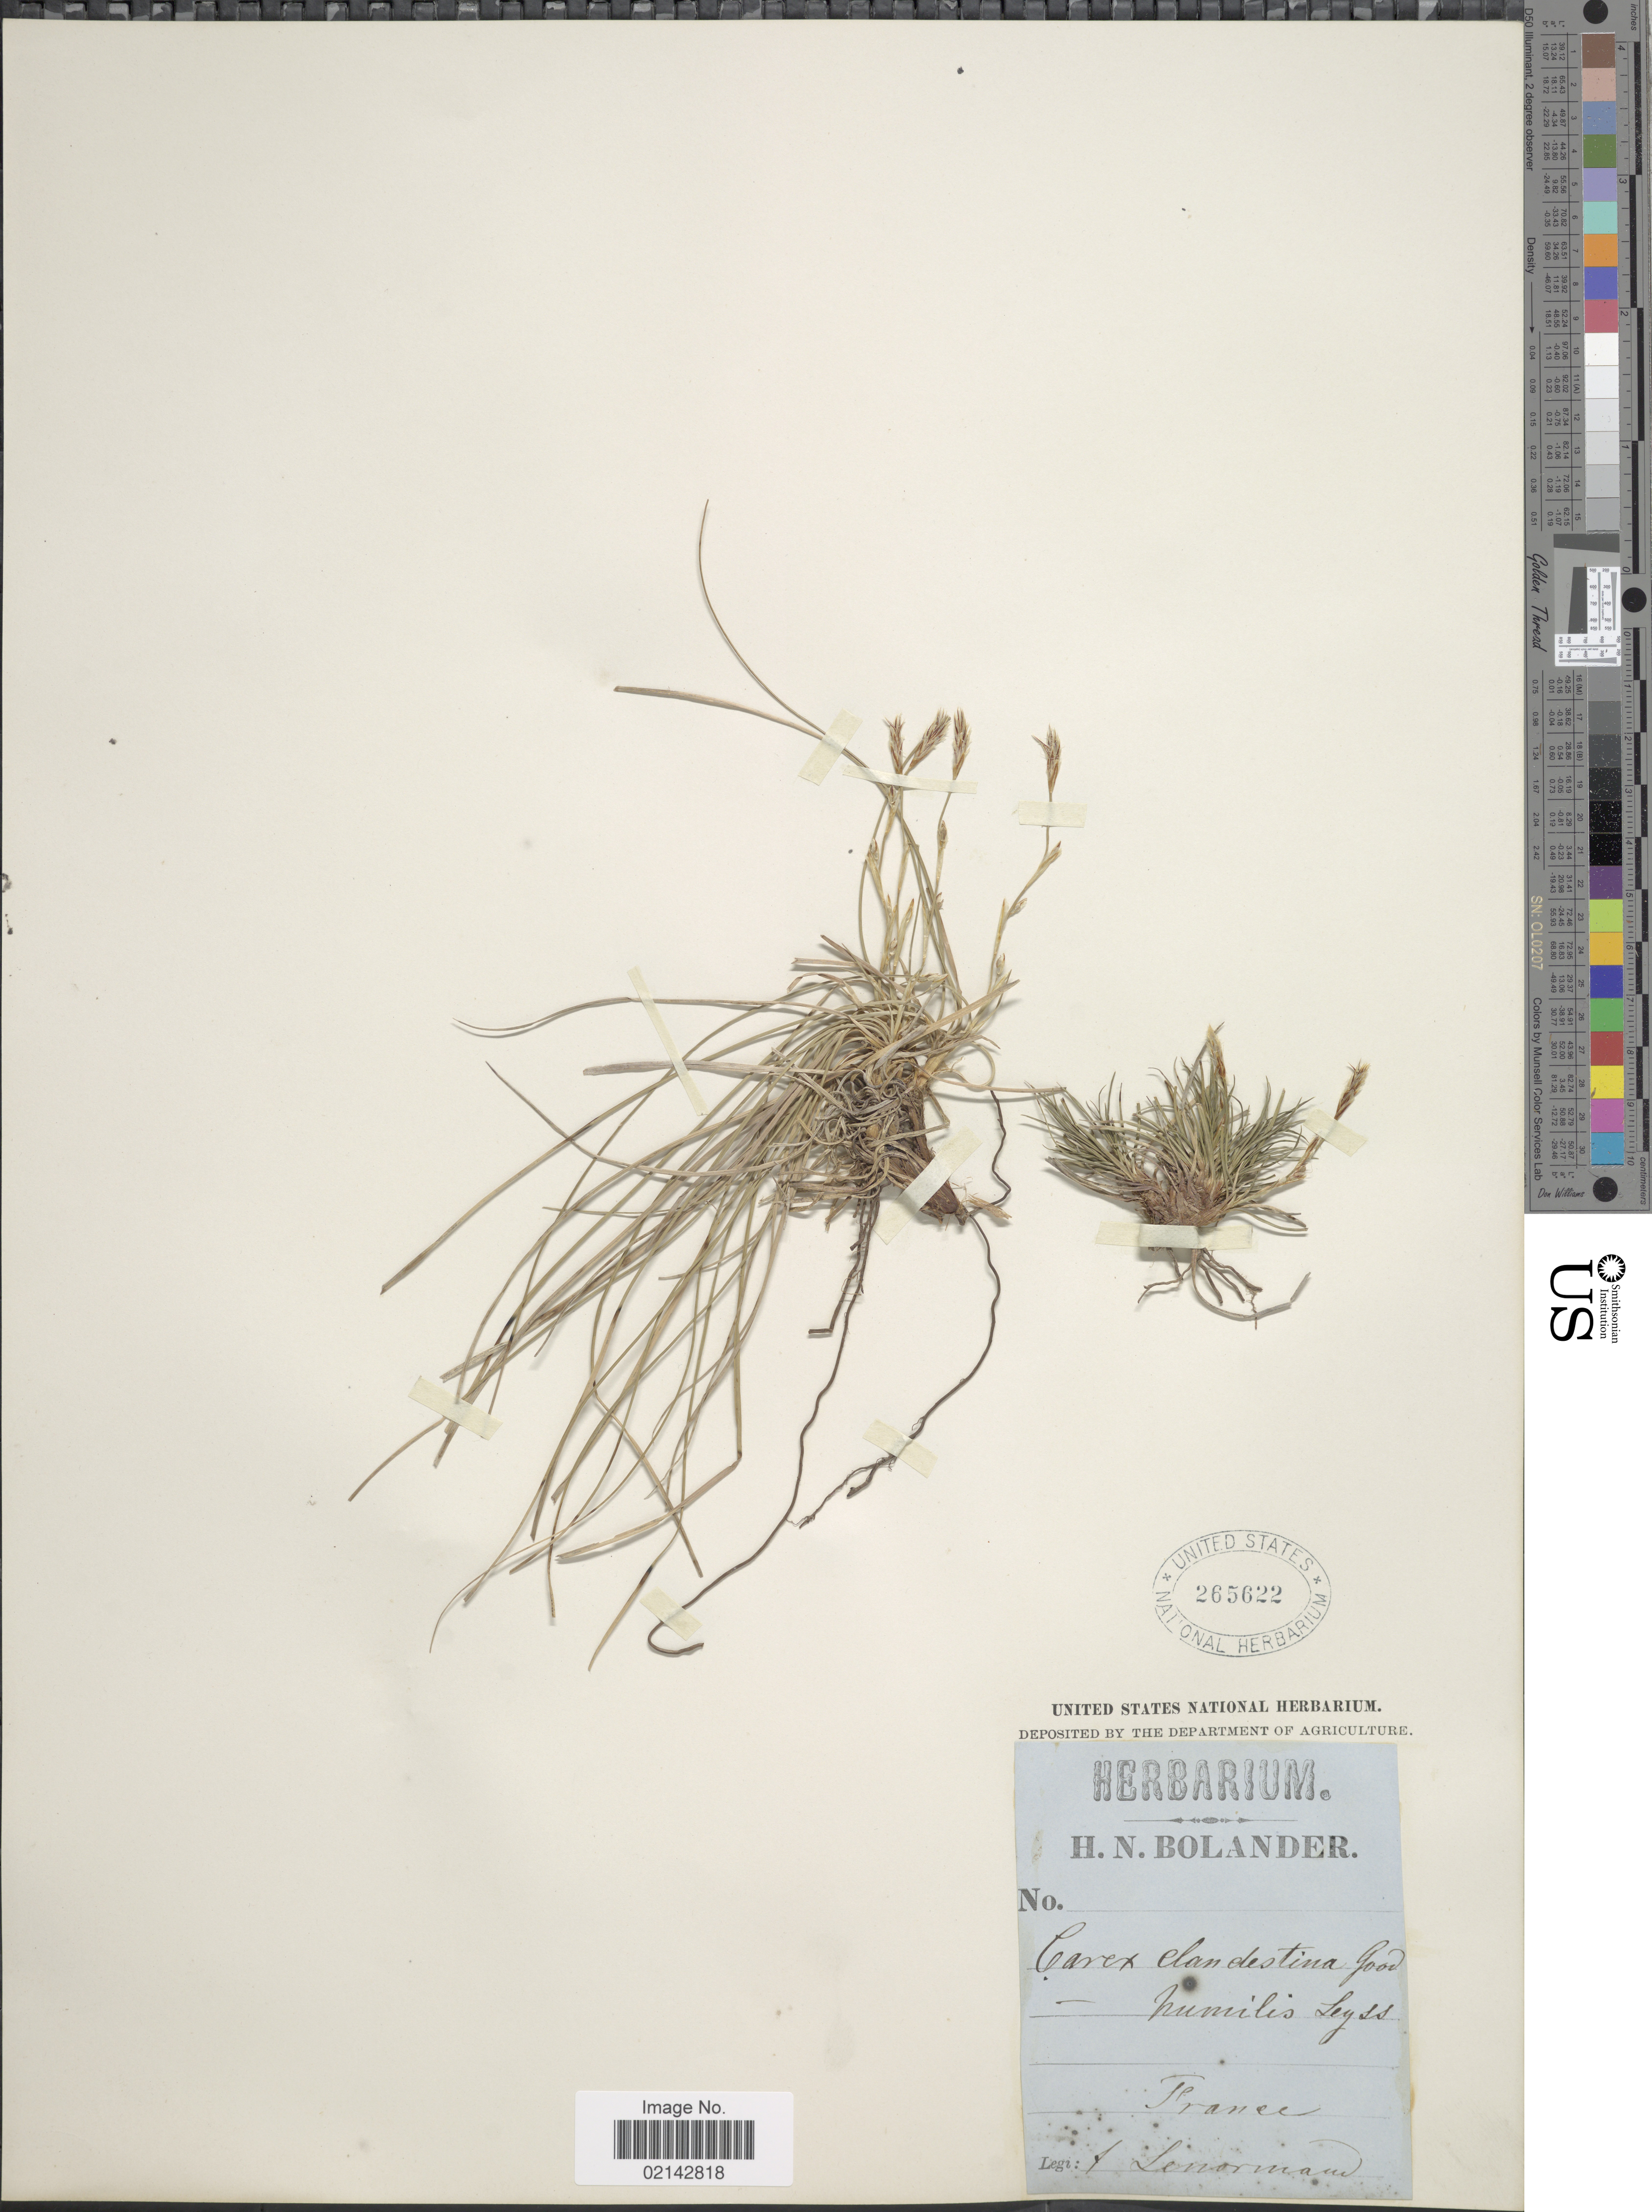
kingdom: Plantae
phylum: Tracheophyta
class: Liliopsida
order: Poales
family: Cyperaceae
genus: Carex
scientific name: Carex humilis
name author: Leyss.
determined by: Strong, Mark T., (BOT), Smithsonian Institution - National Museum of Natural History (UNITED STATES)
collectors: -. Lenormand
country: France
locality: Humilis Leyss.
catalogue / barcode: US 265622